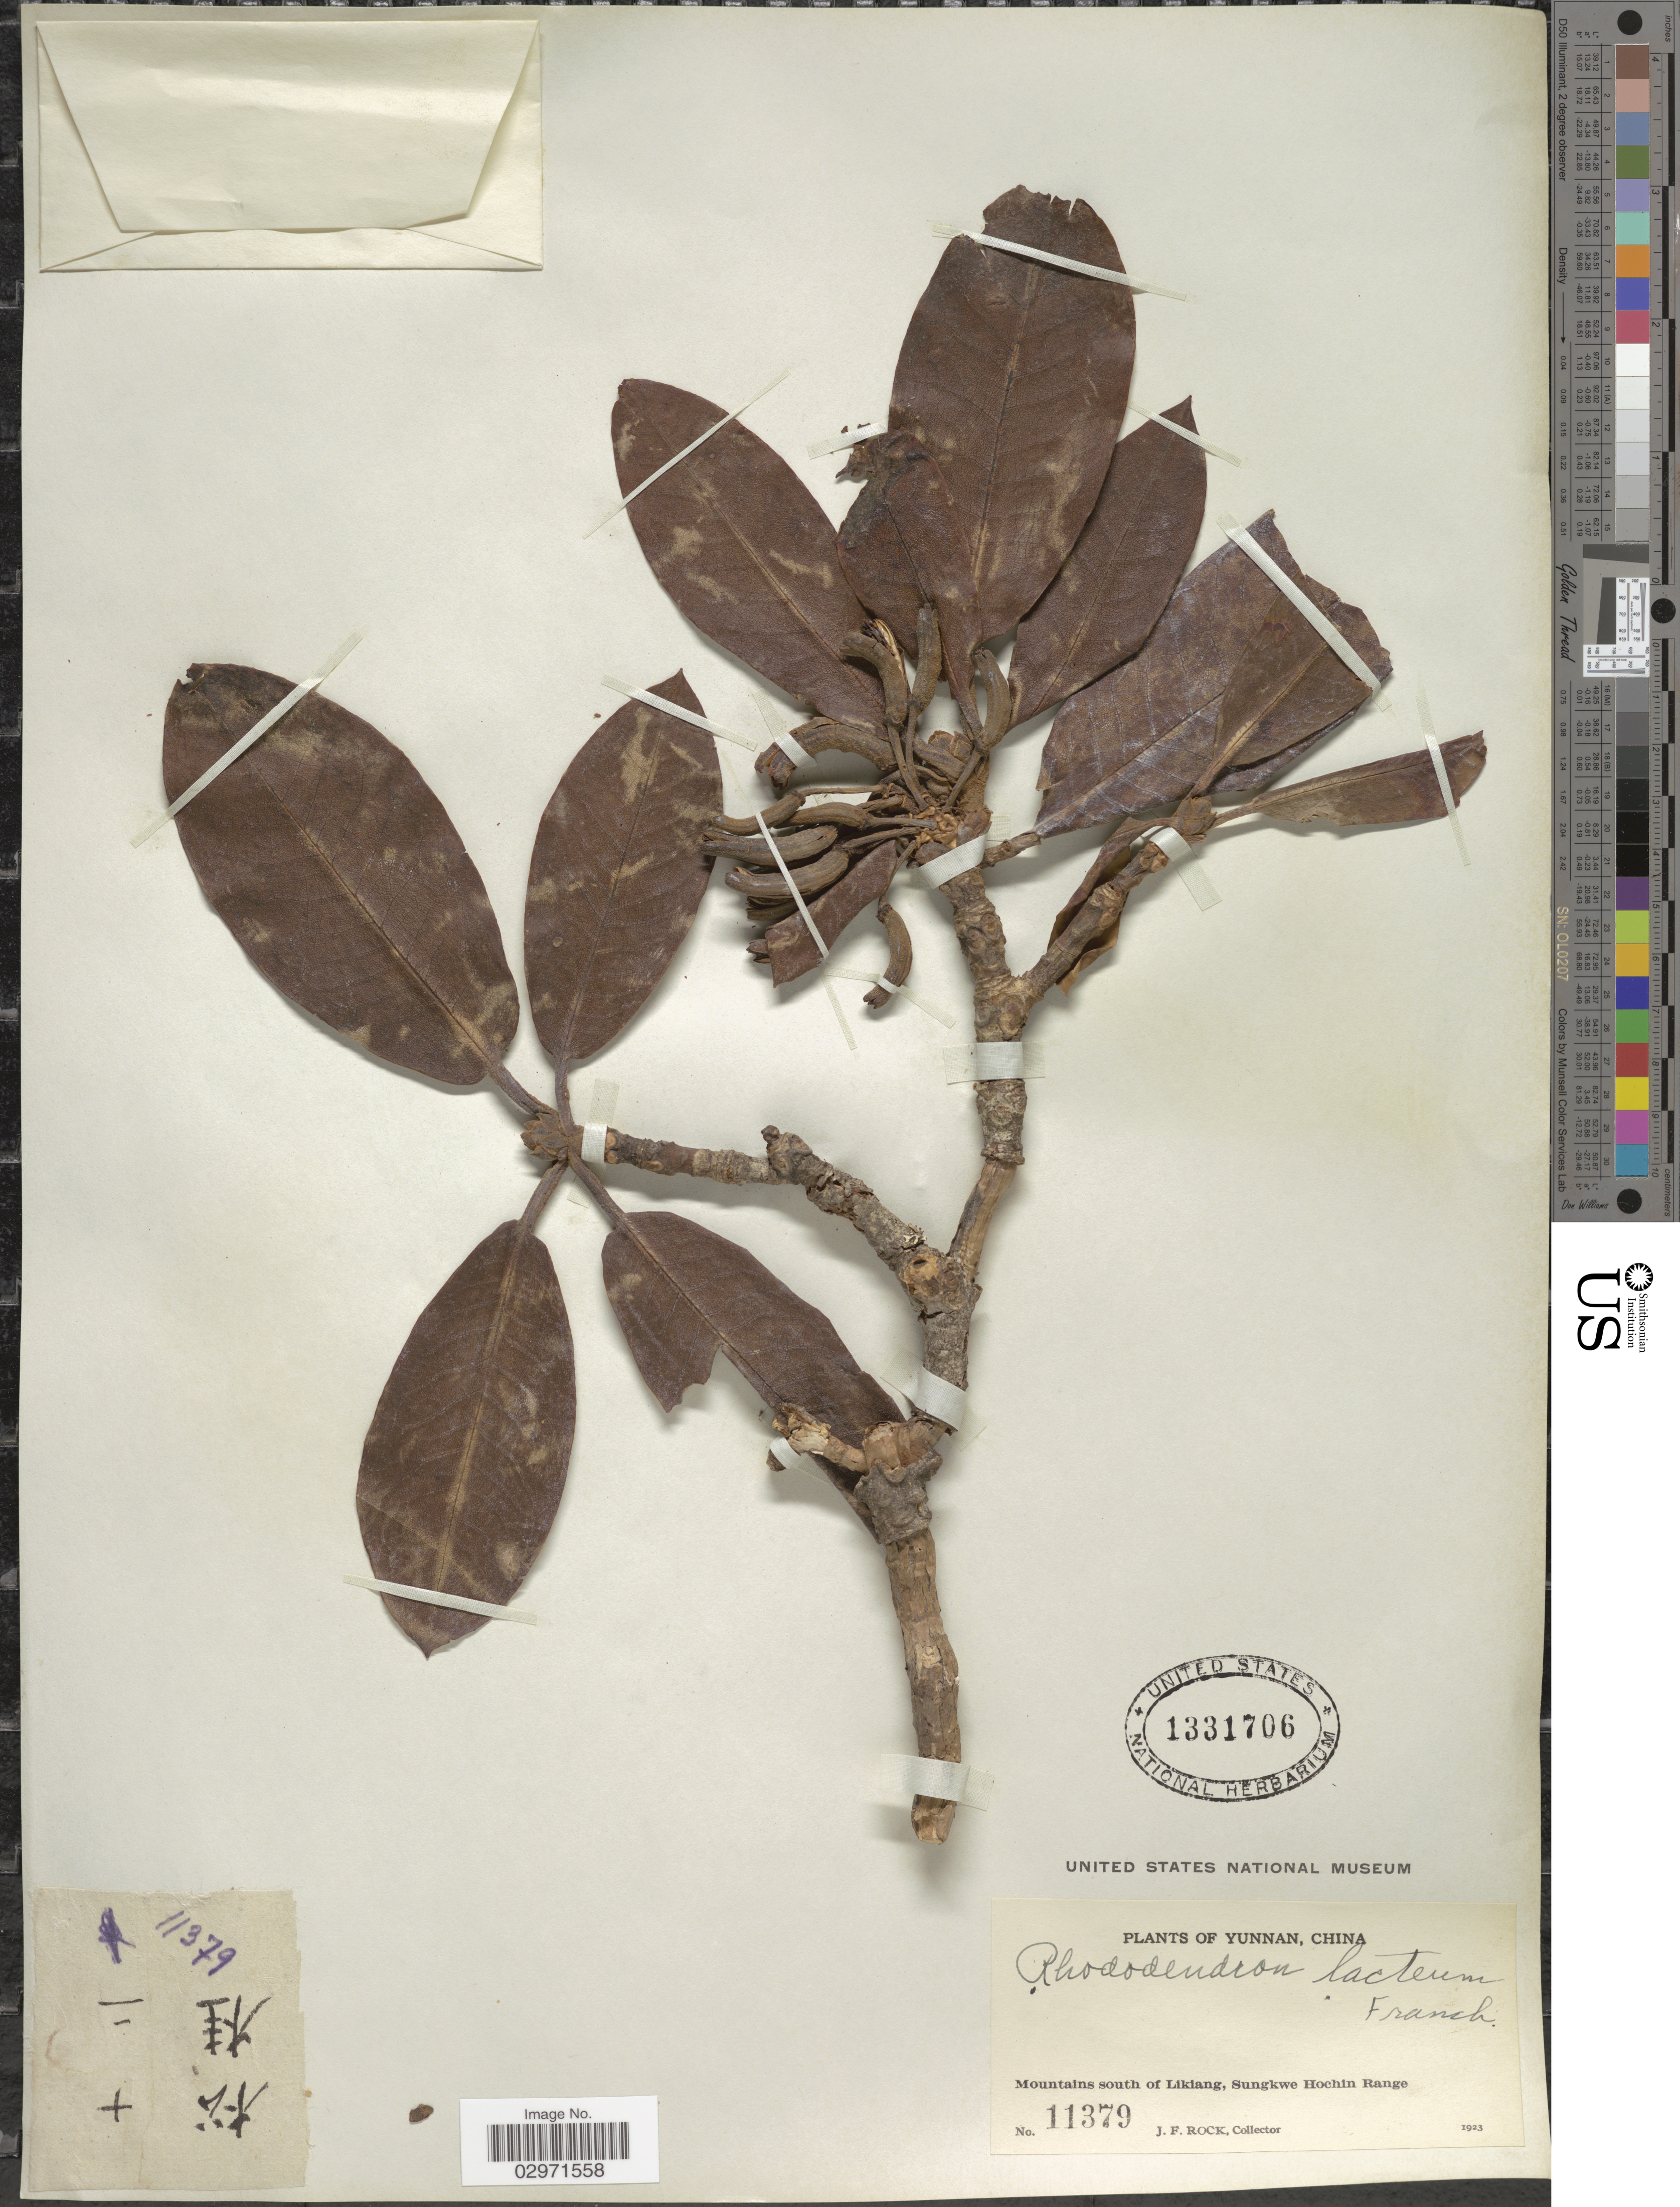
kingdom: Plantae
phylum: Tracheophyta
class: Magnoliopsida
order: Ericales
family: Ericaceae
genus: Rhododendron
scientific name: Rhododendron lacteum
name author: Franch.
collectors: J. Rock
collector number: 11379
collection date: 1923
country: China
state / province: Yunnan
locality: Mountains south of Likiang, Sungkwe Hochin Range.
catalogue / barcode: US 1331706